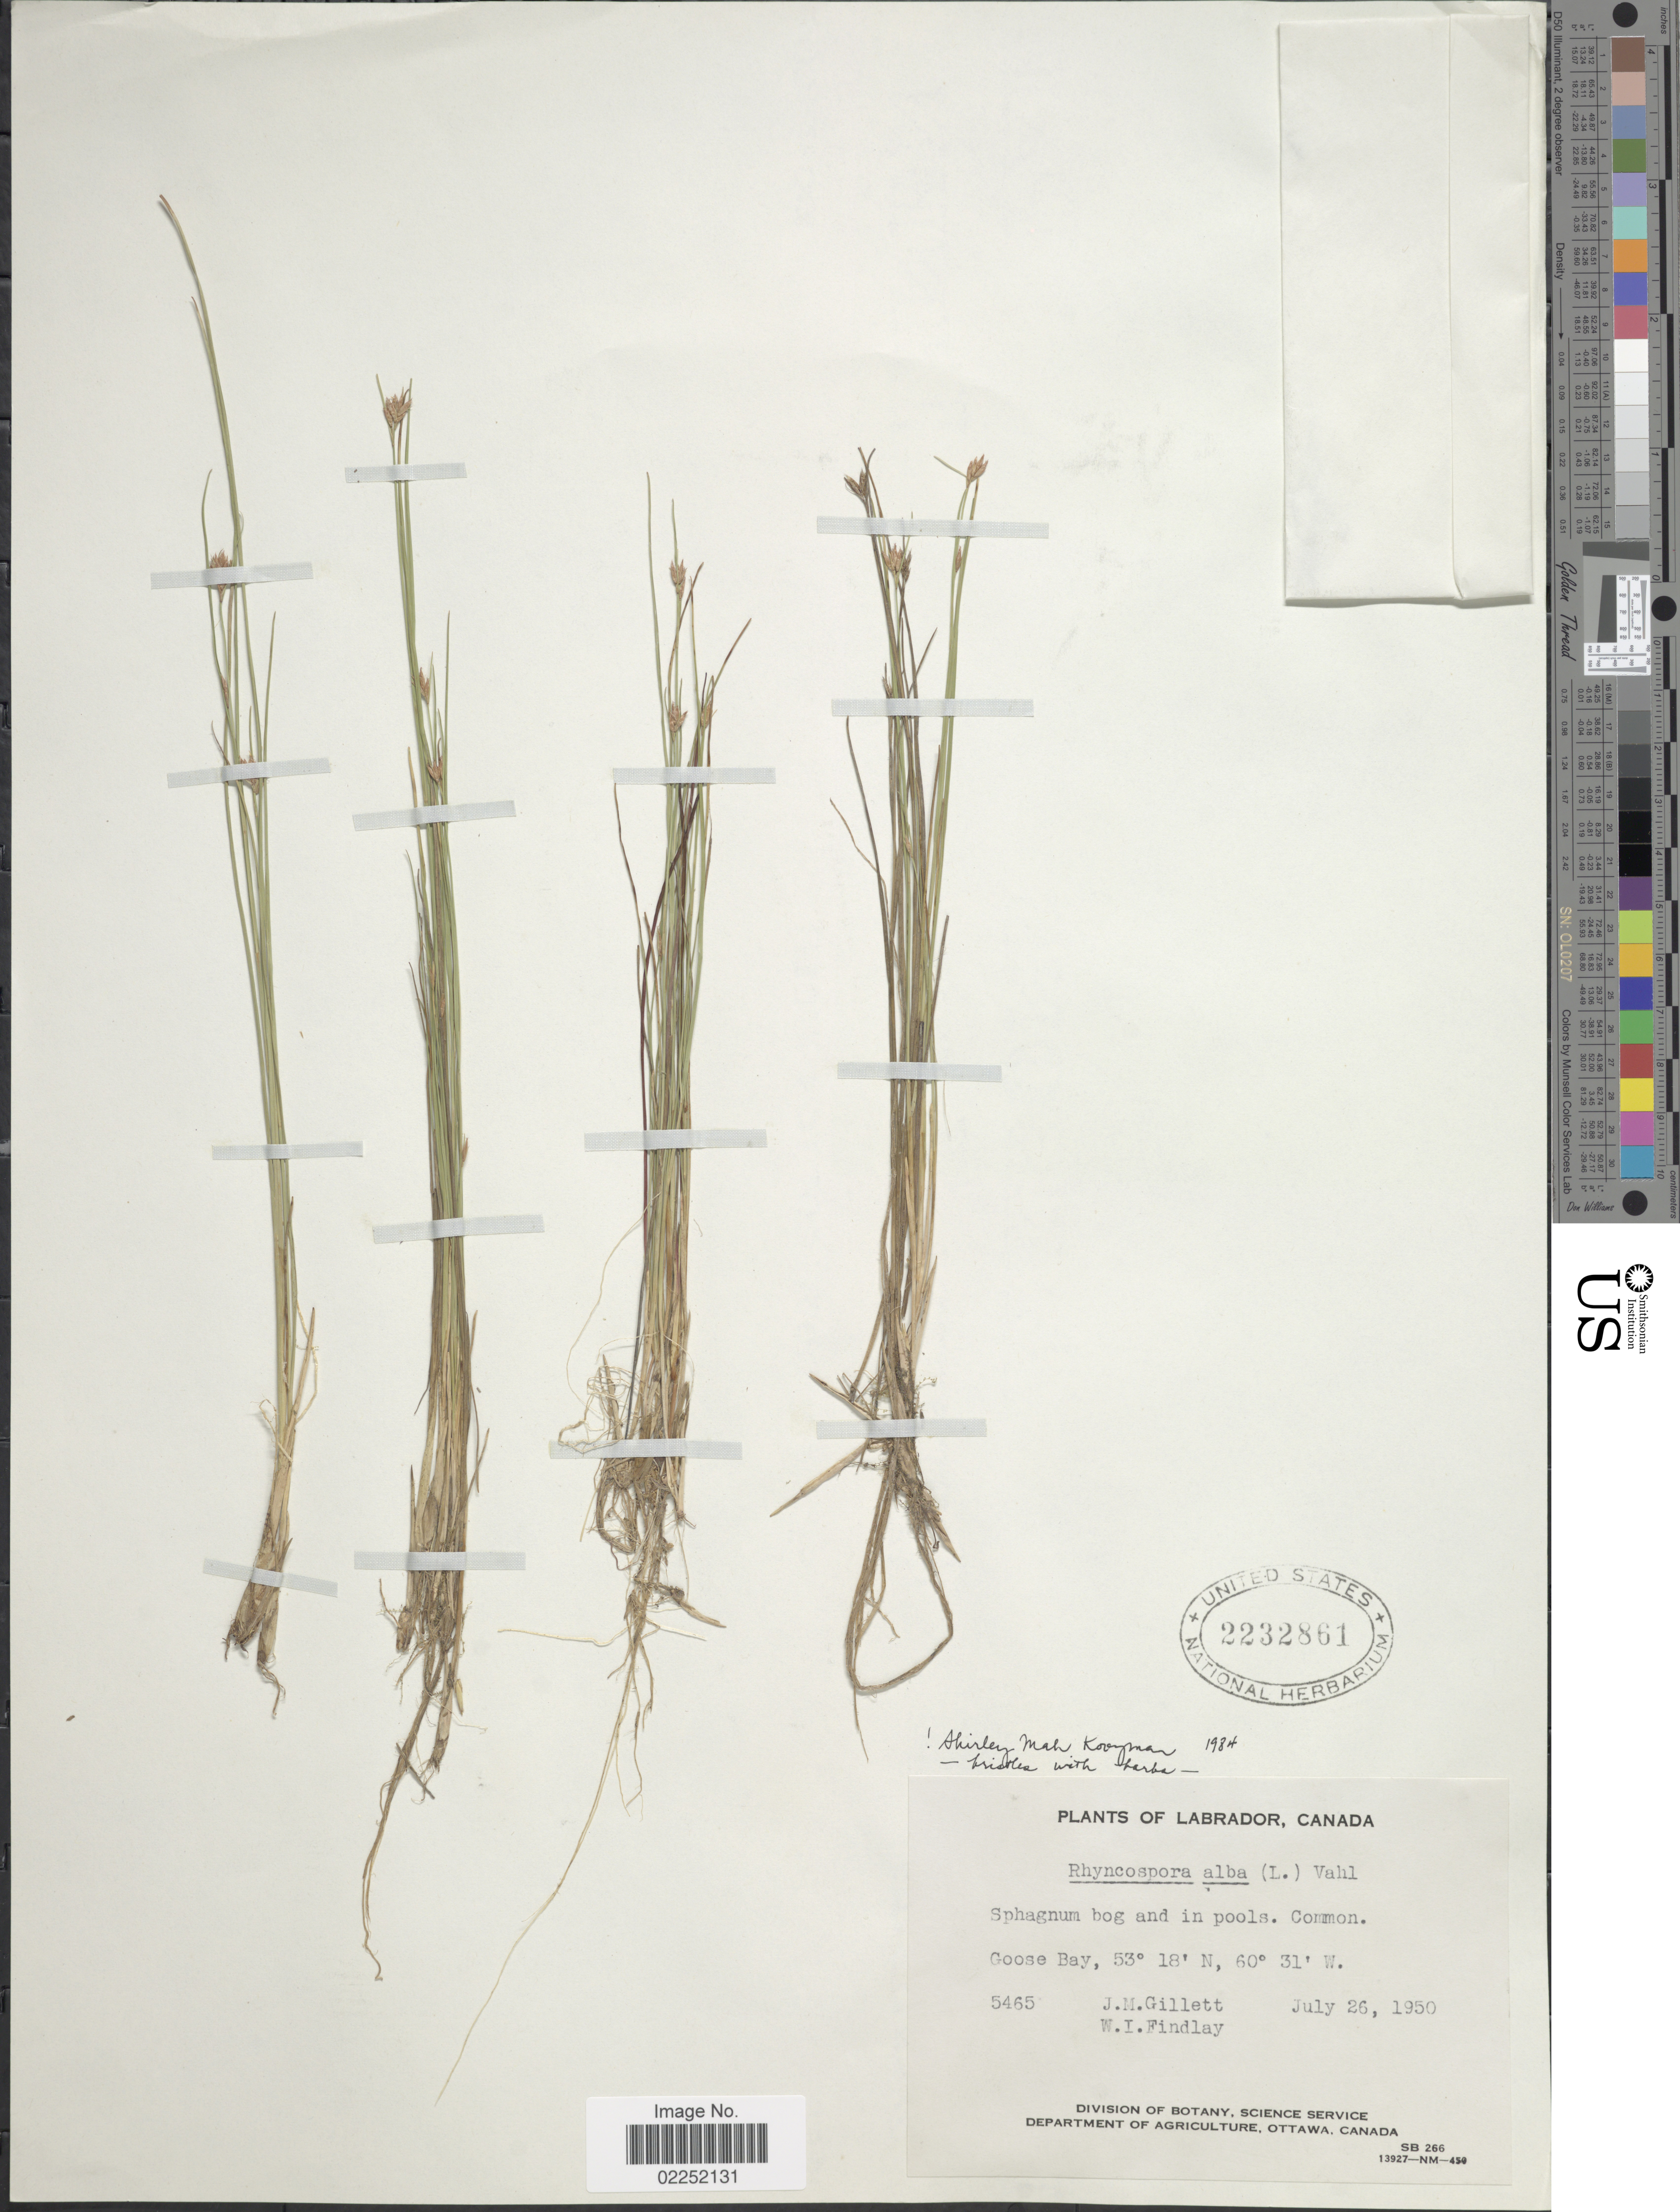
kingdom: Plantae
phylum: Tracheophyta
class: Liliopsida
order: Poales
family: Cyperaceae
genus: Rhynchospora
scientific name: Rhynchospora alba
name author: (L.) Vahl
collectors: J. M. Gillett & W. Findlay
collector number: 5465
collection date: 1950-07-26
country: Canada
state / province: Newfoundland and Labrador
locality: Labrador, Sphagnum bog and in pools. Common. Goose Bay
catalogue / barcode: US 2232861